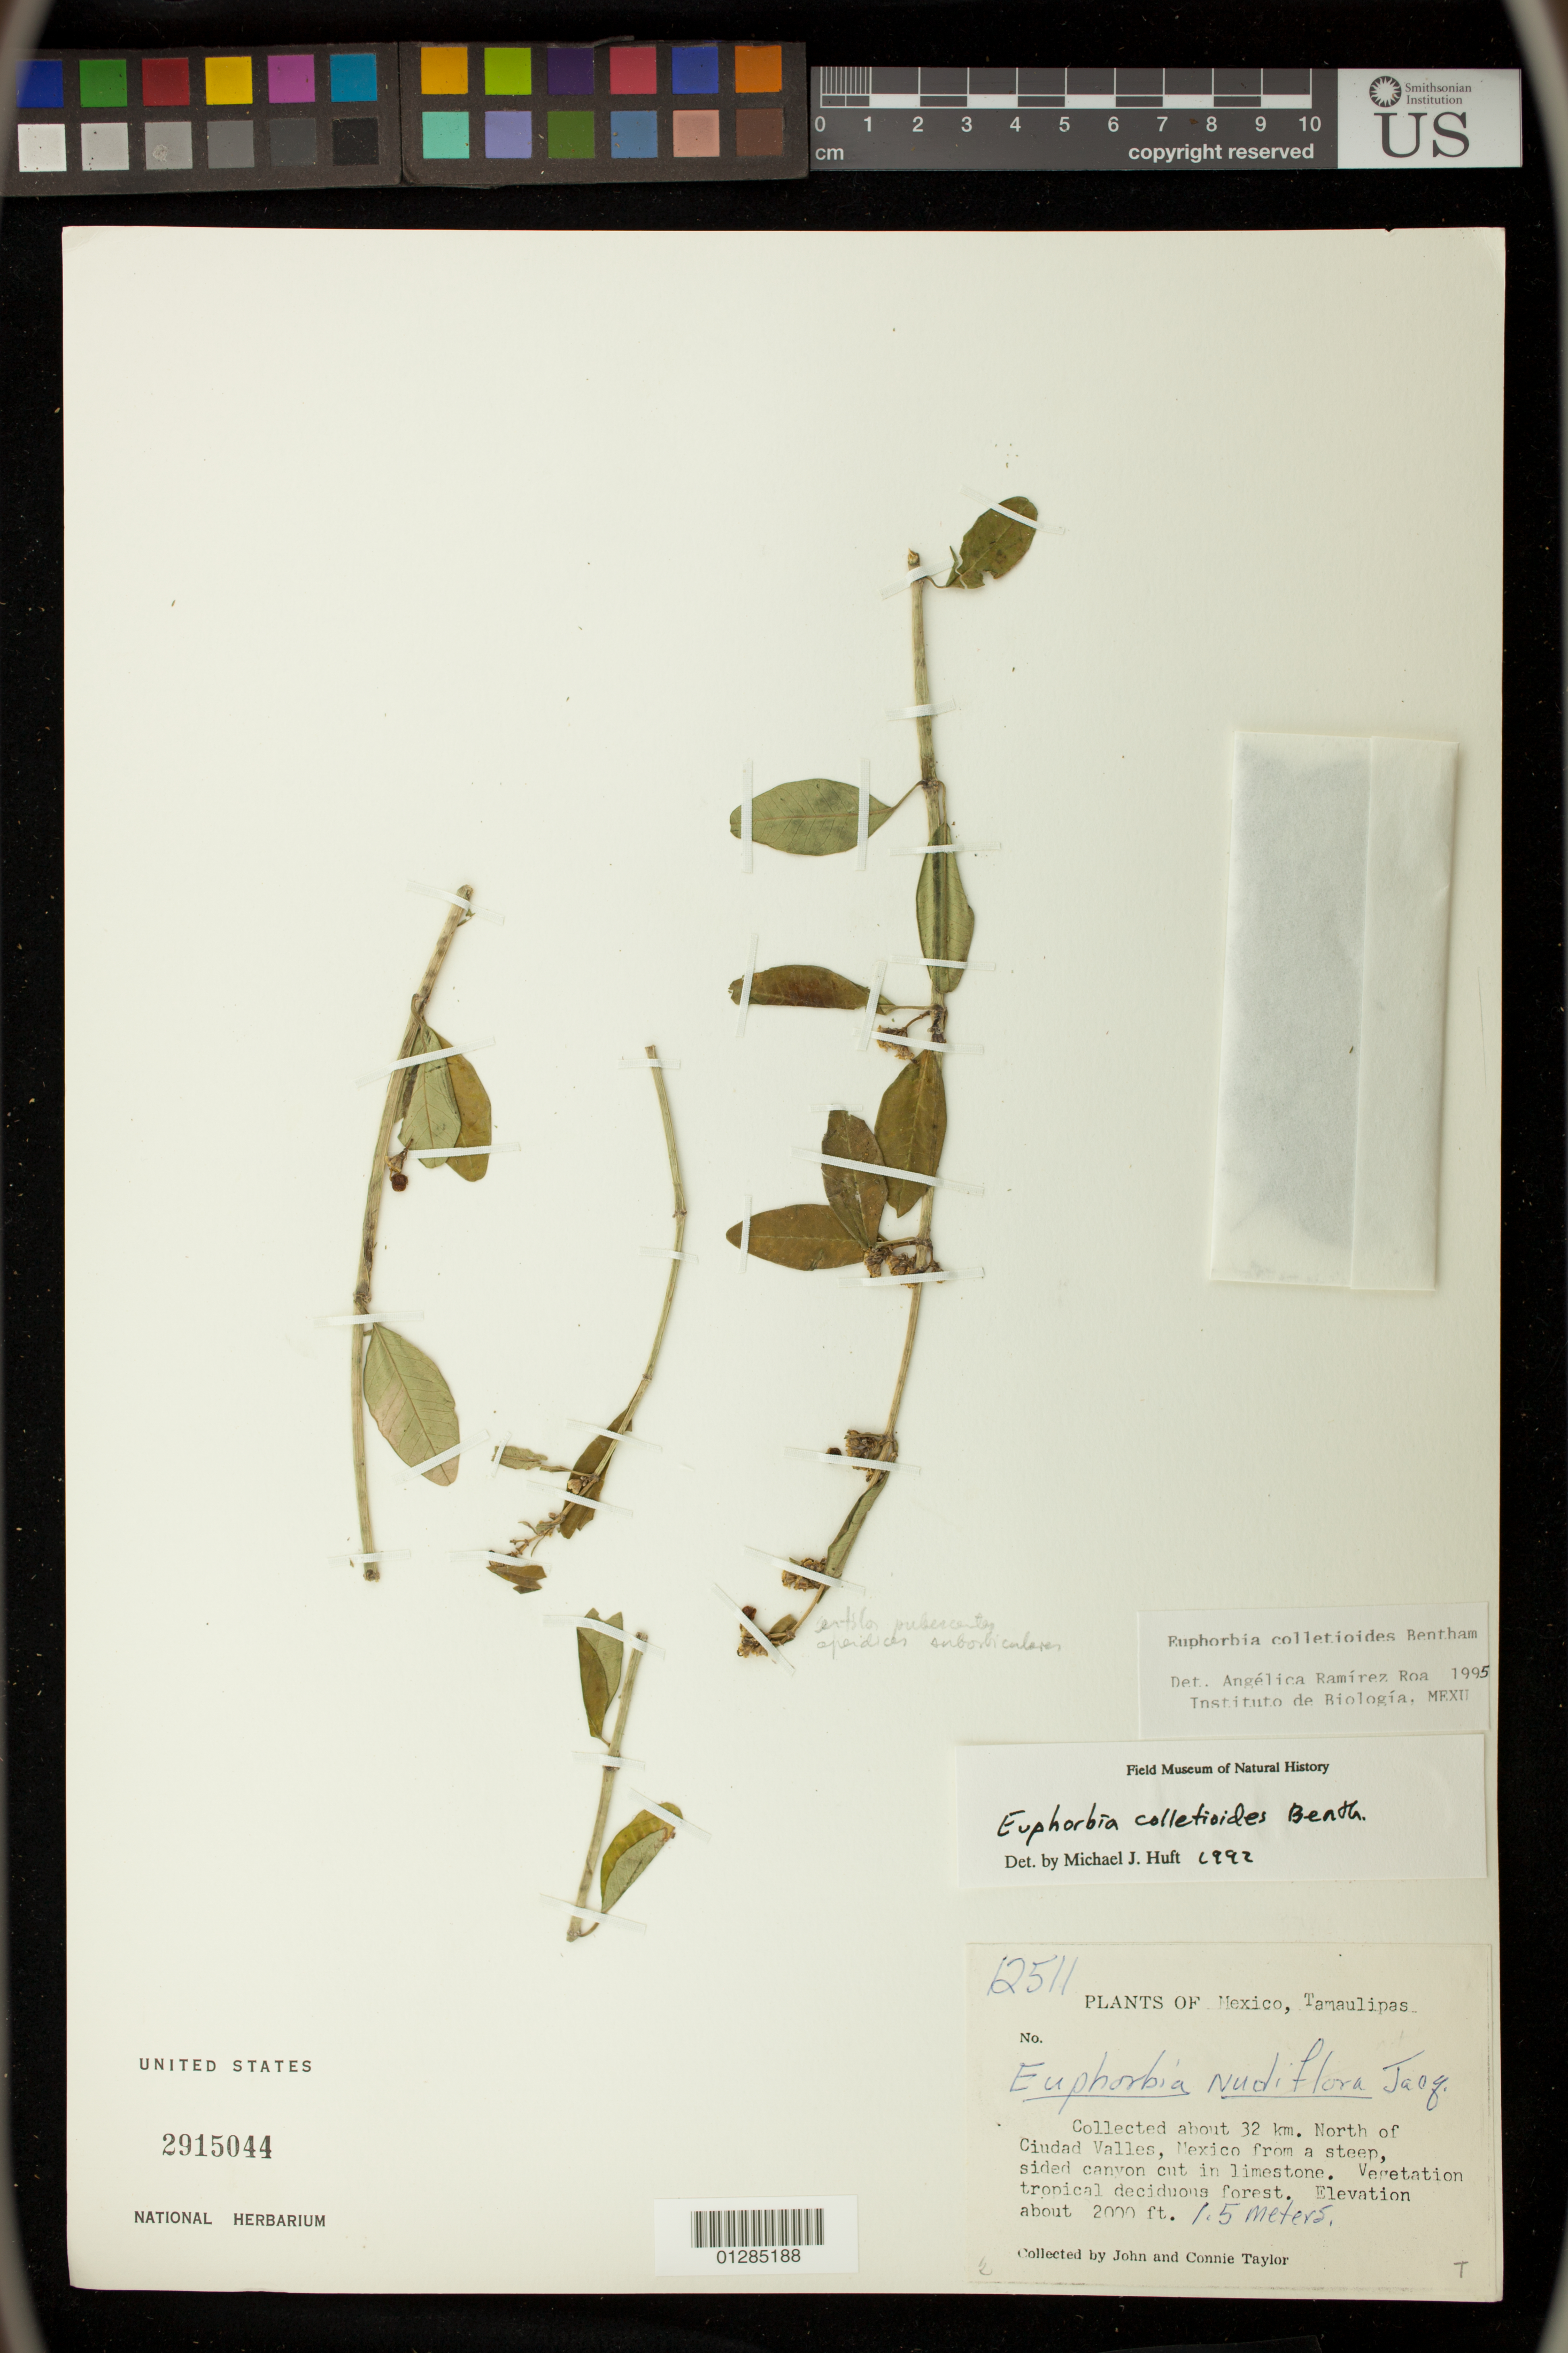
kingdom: Plantae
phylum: Tracheophyta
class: Magnoliopsida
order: Malpighiales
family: Euphorbiaceae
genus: Euphorbia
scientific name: Euphorbia colletioides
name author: Benth.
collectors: J. Taylor & C. Taylor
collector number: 12511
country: Mexico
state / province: Tamaulipas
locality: about 32 km. North of Ciudad Valles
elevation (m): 610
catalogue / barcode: US 2915044